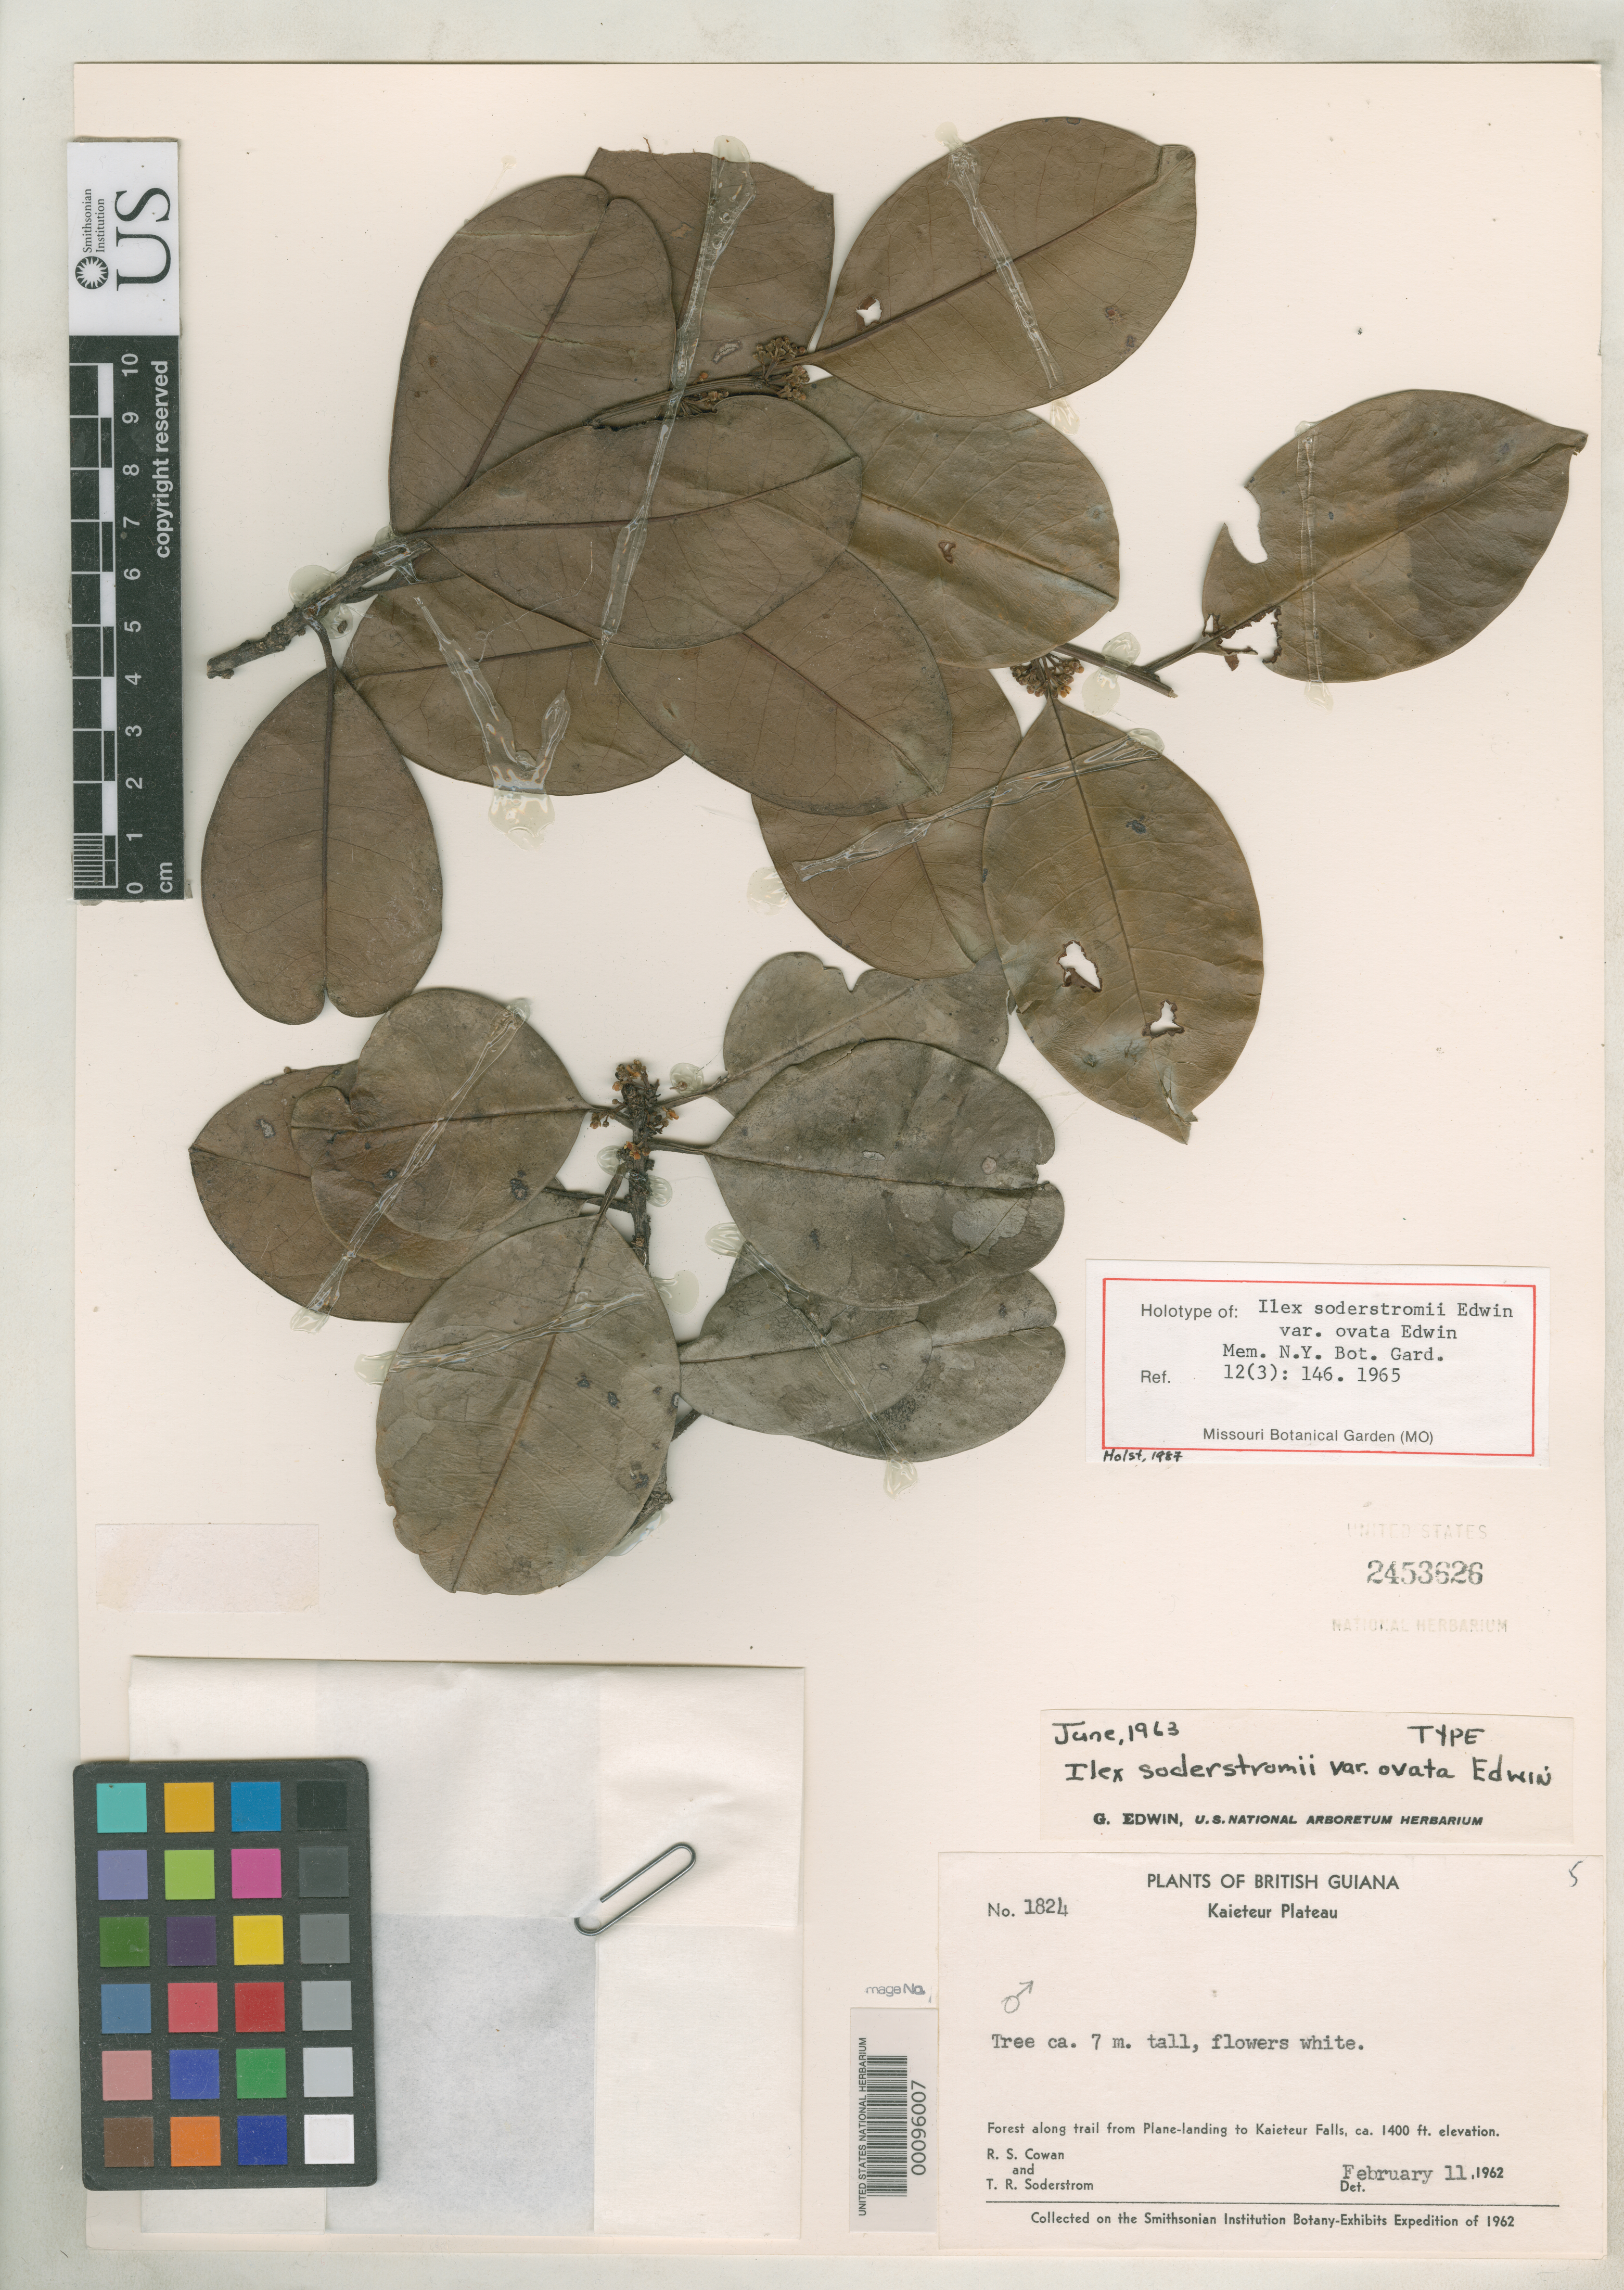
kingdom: Plantae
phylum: Tracheophyta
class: Magnoliopsida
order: Aquifoliales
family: Aquifoliaceae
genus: Ilex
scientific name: Ilex soderstromii var. ovata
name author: Edwin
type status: Holotype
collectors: R. S. Cowan & T. R. Soderstrom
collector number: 1824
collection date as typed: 11 Feb 1962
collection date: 1962-02-11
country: Guyana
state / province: Potaro-Siparuni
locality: British Guiana, Kaieteur Plateau, forest along trail from Plane-landing to Kaieteur Falls.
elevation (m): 427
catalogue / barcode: US 2453626